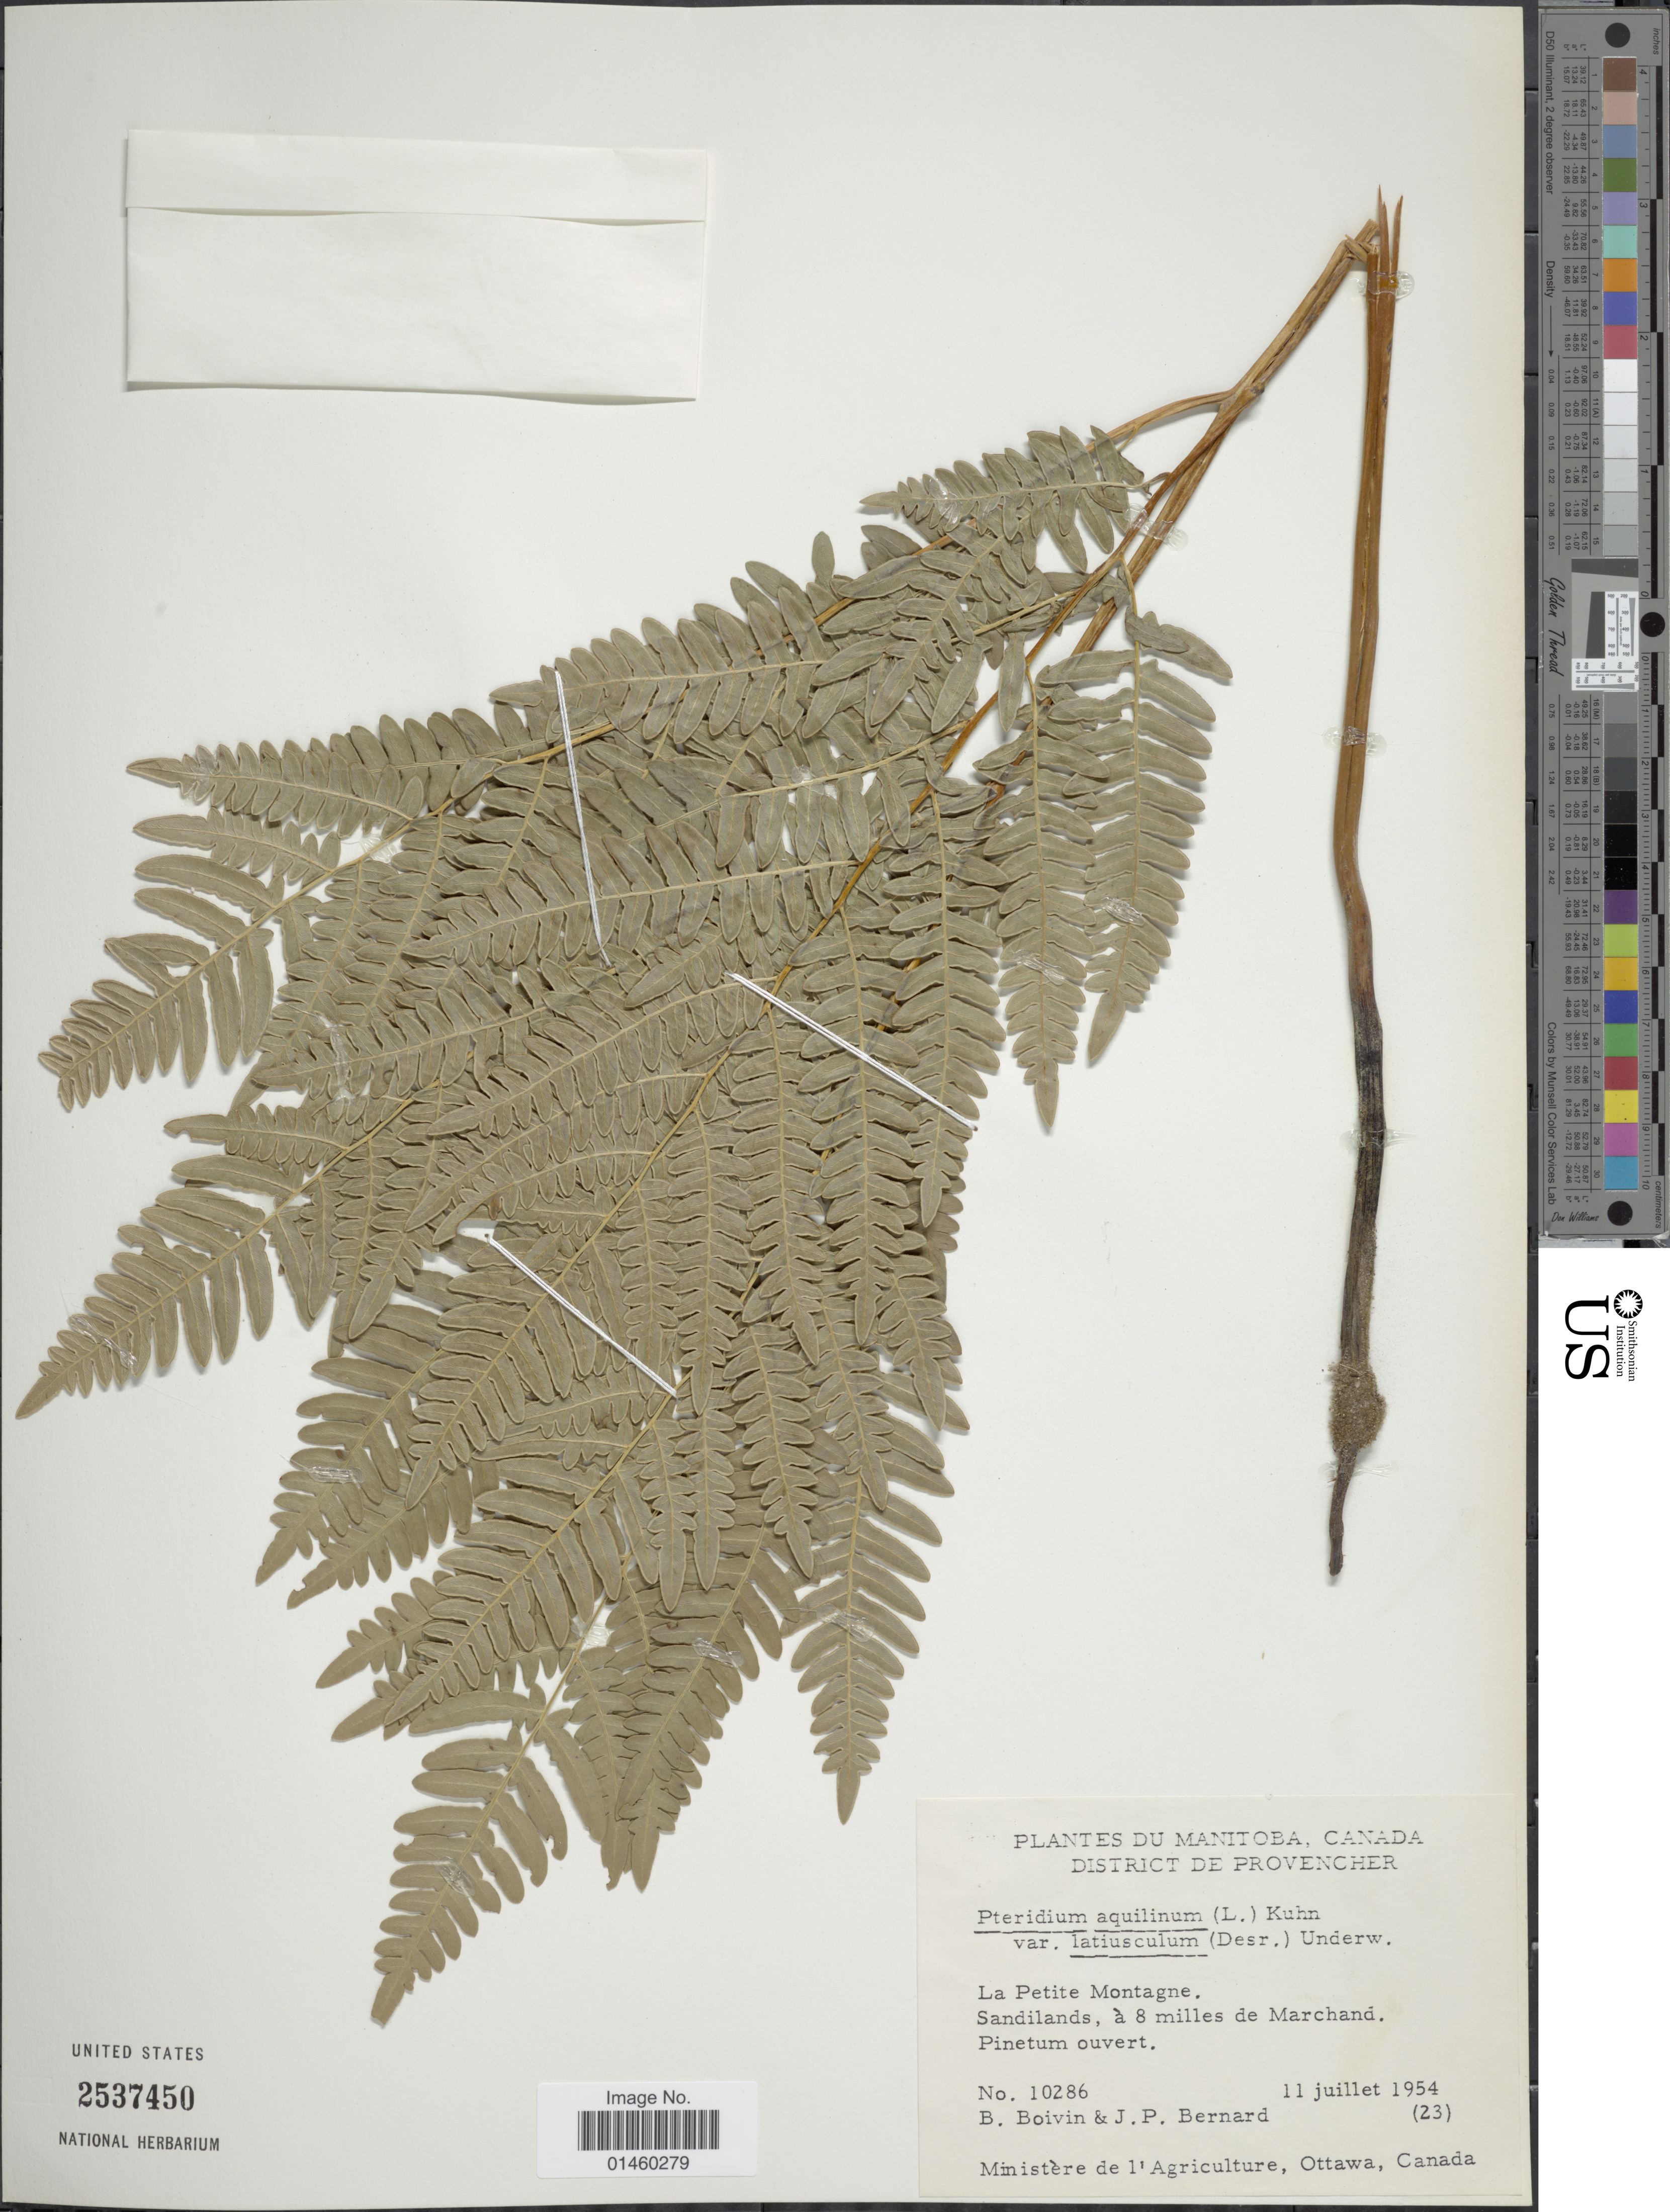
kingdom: Plantae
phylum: Tracheophyta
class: Polypodiopsida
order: Polypodiales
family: Dennstaedtiaceae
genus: Pteridium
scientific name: Pteridium aquilinum var. latiusculum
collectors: J. R. B. Boivin & J.-P. Bernard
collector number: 10286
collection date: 1954-07-11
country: Canada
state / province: Manitoba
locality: District de Provencher. La Petite Montagne. Sandilands, a 8 milles de Marchand. Pinetum ouvert.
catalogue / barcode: US 2537450